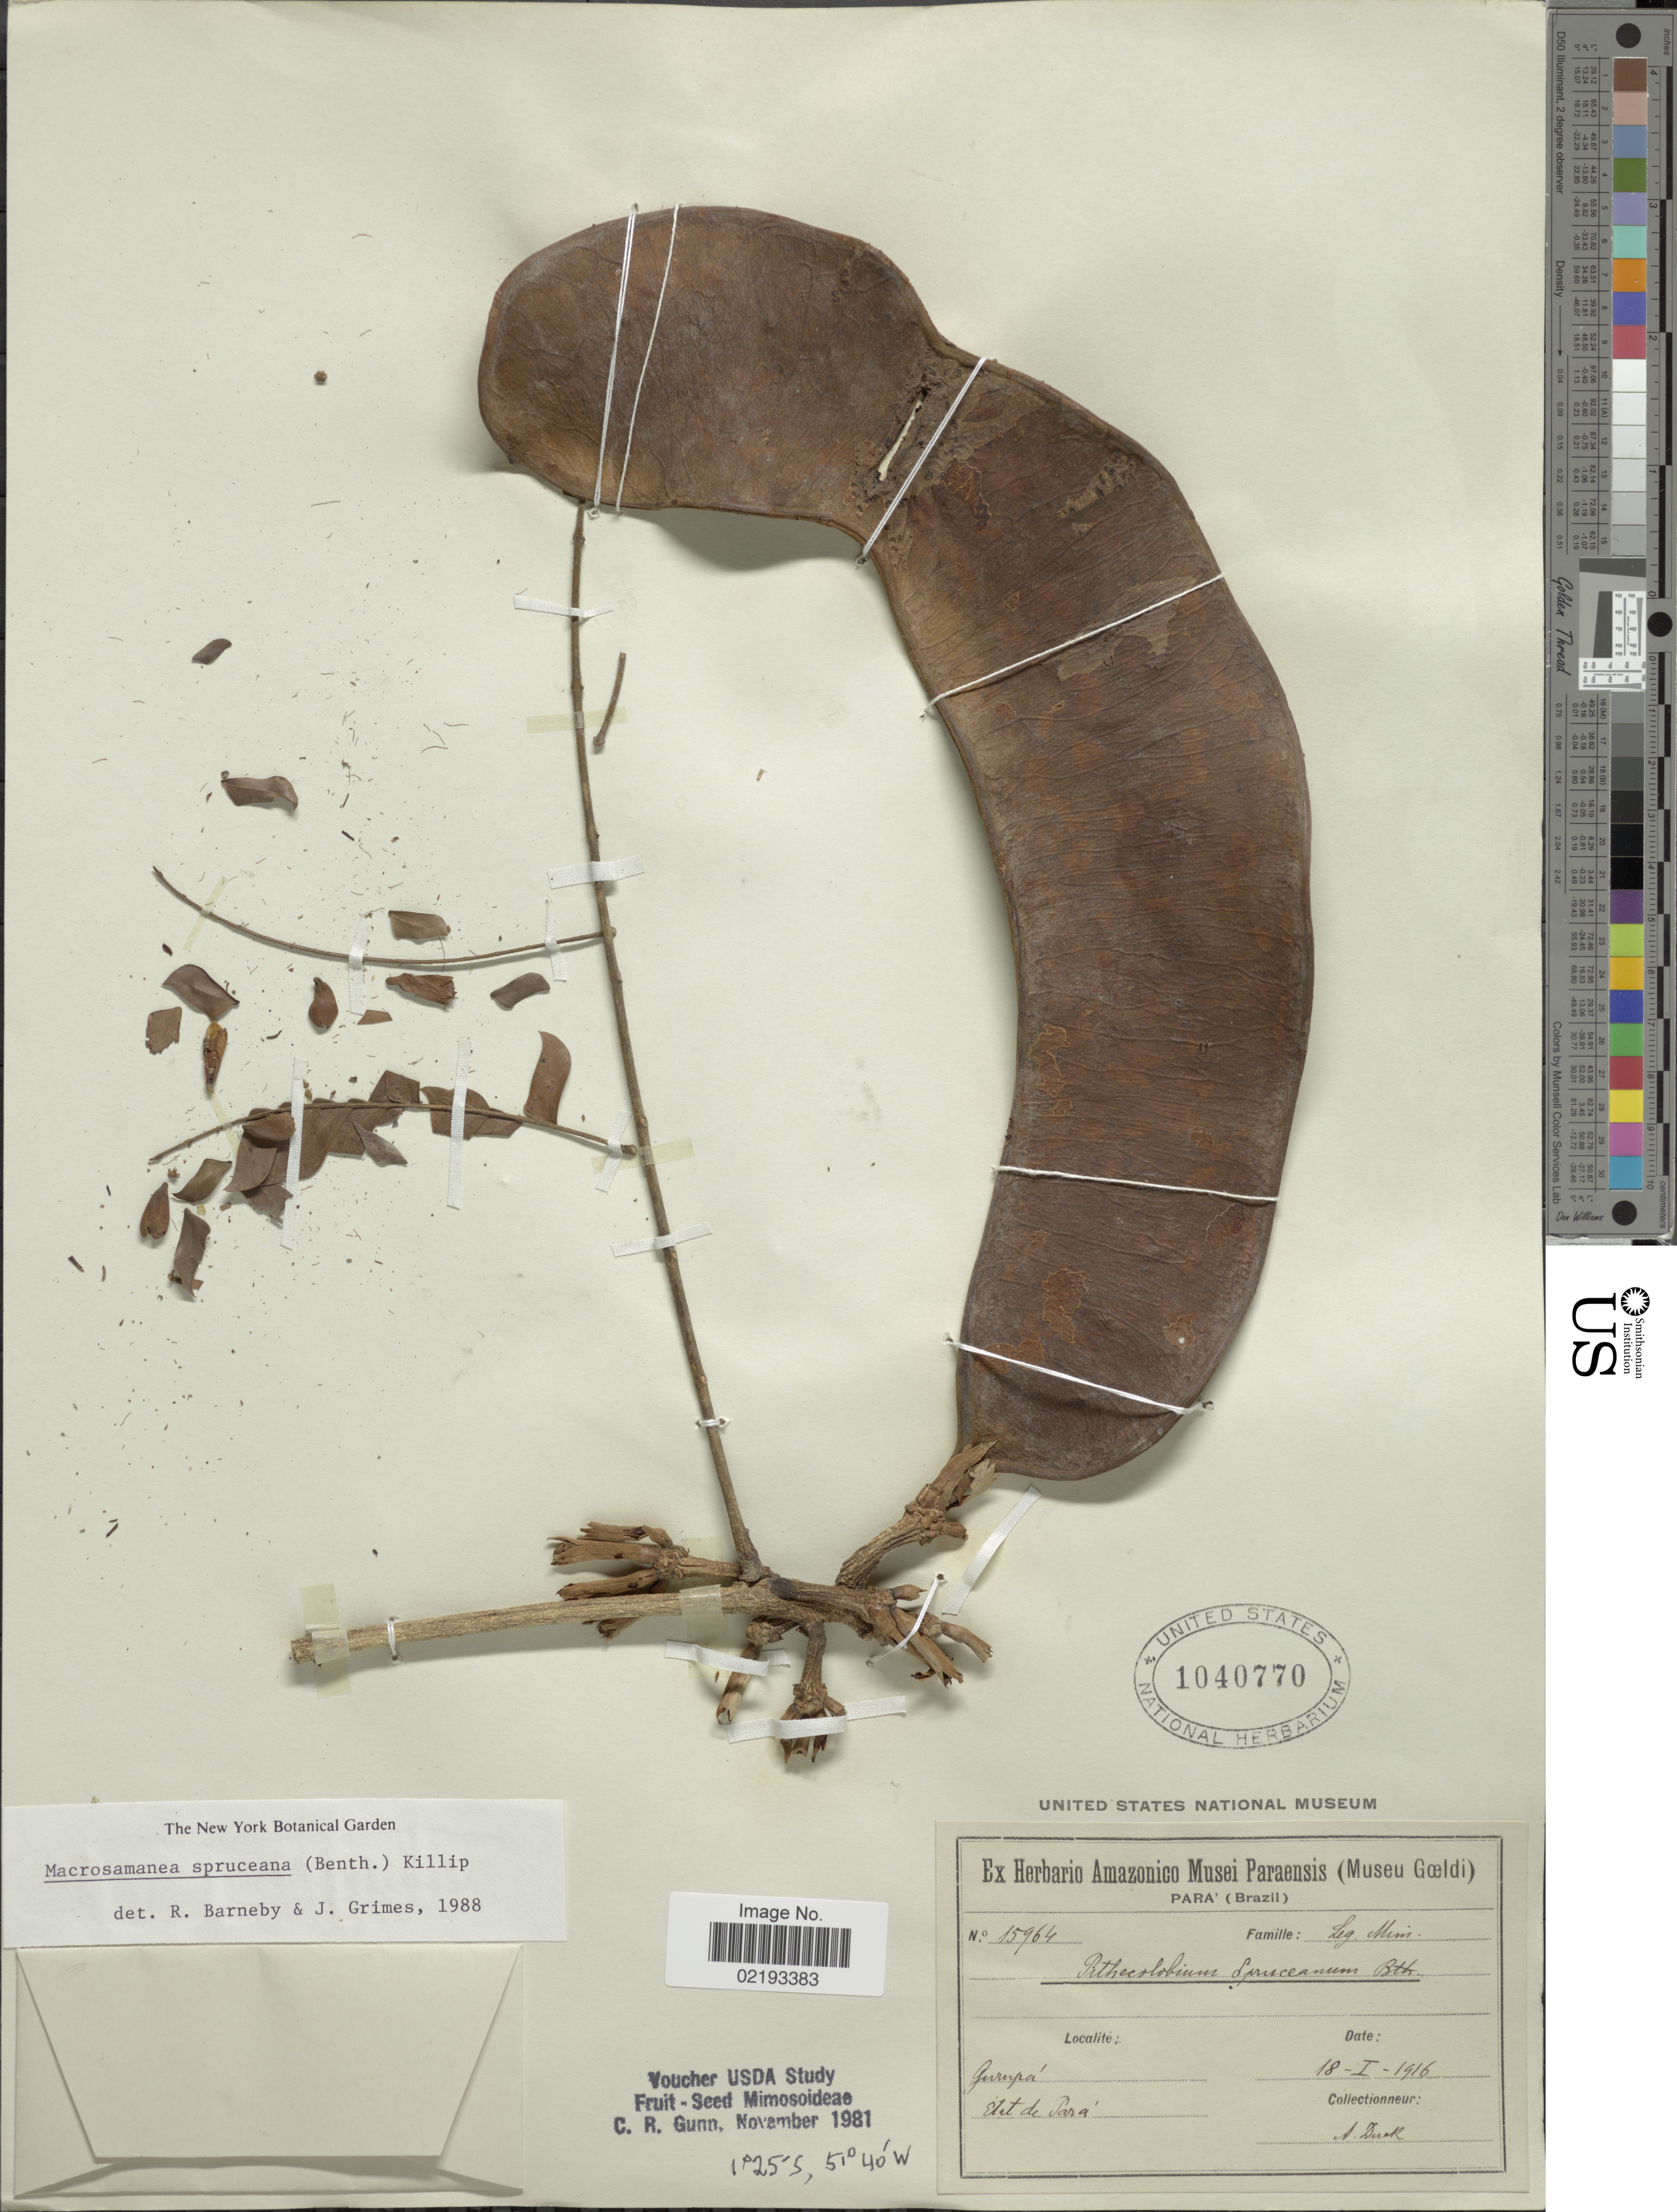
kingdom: Plantae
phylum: Tracheophyta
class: Magnoliopsida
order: Fabales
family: Fabaceae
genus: Macrosamanea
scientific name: Macrosamanea spruceana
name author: (Benth.) Killip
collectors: E. P. Killip & H. Garcia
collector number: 33566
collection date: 1939-02-22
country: Colombia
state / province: Chocó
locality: Intendencia El Chocó: Bahía Solano; dense forest along Quebrada Jellita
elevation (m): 50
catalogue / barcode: US 1804214